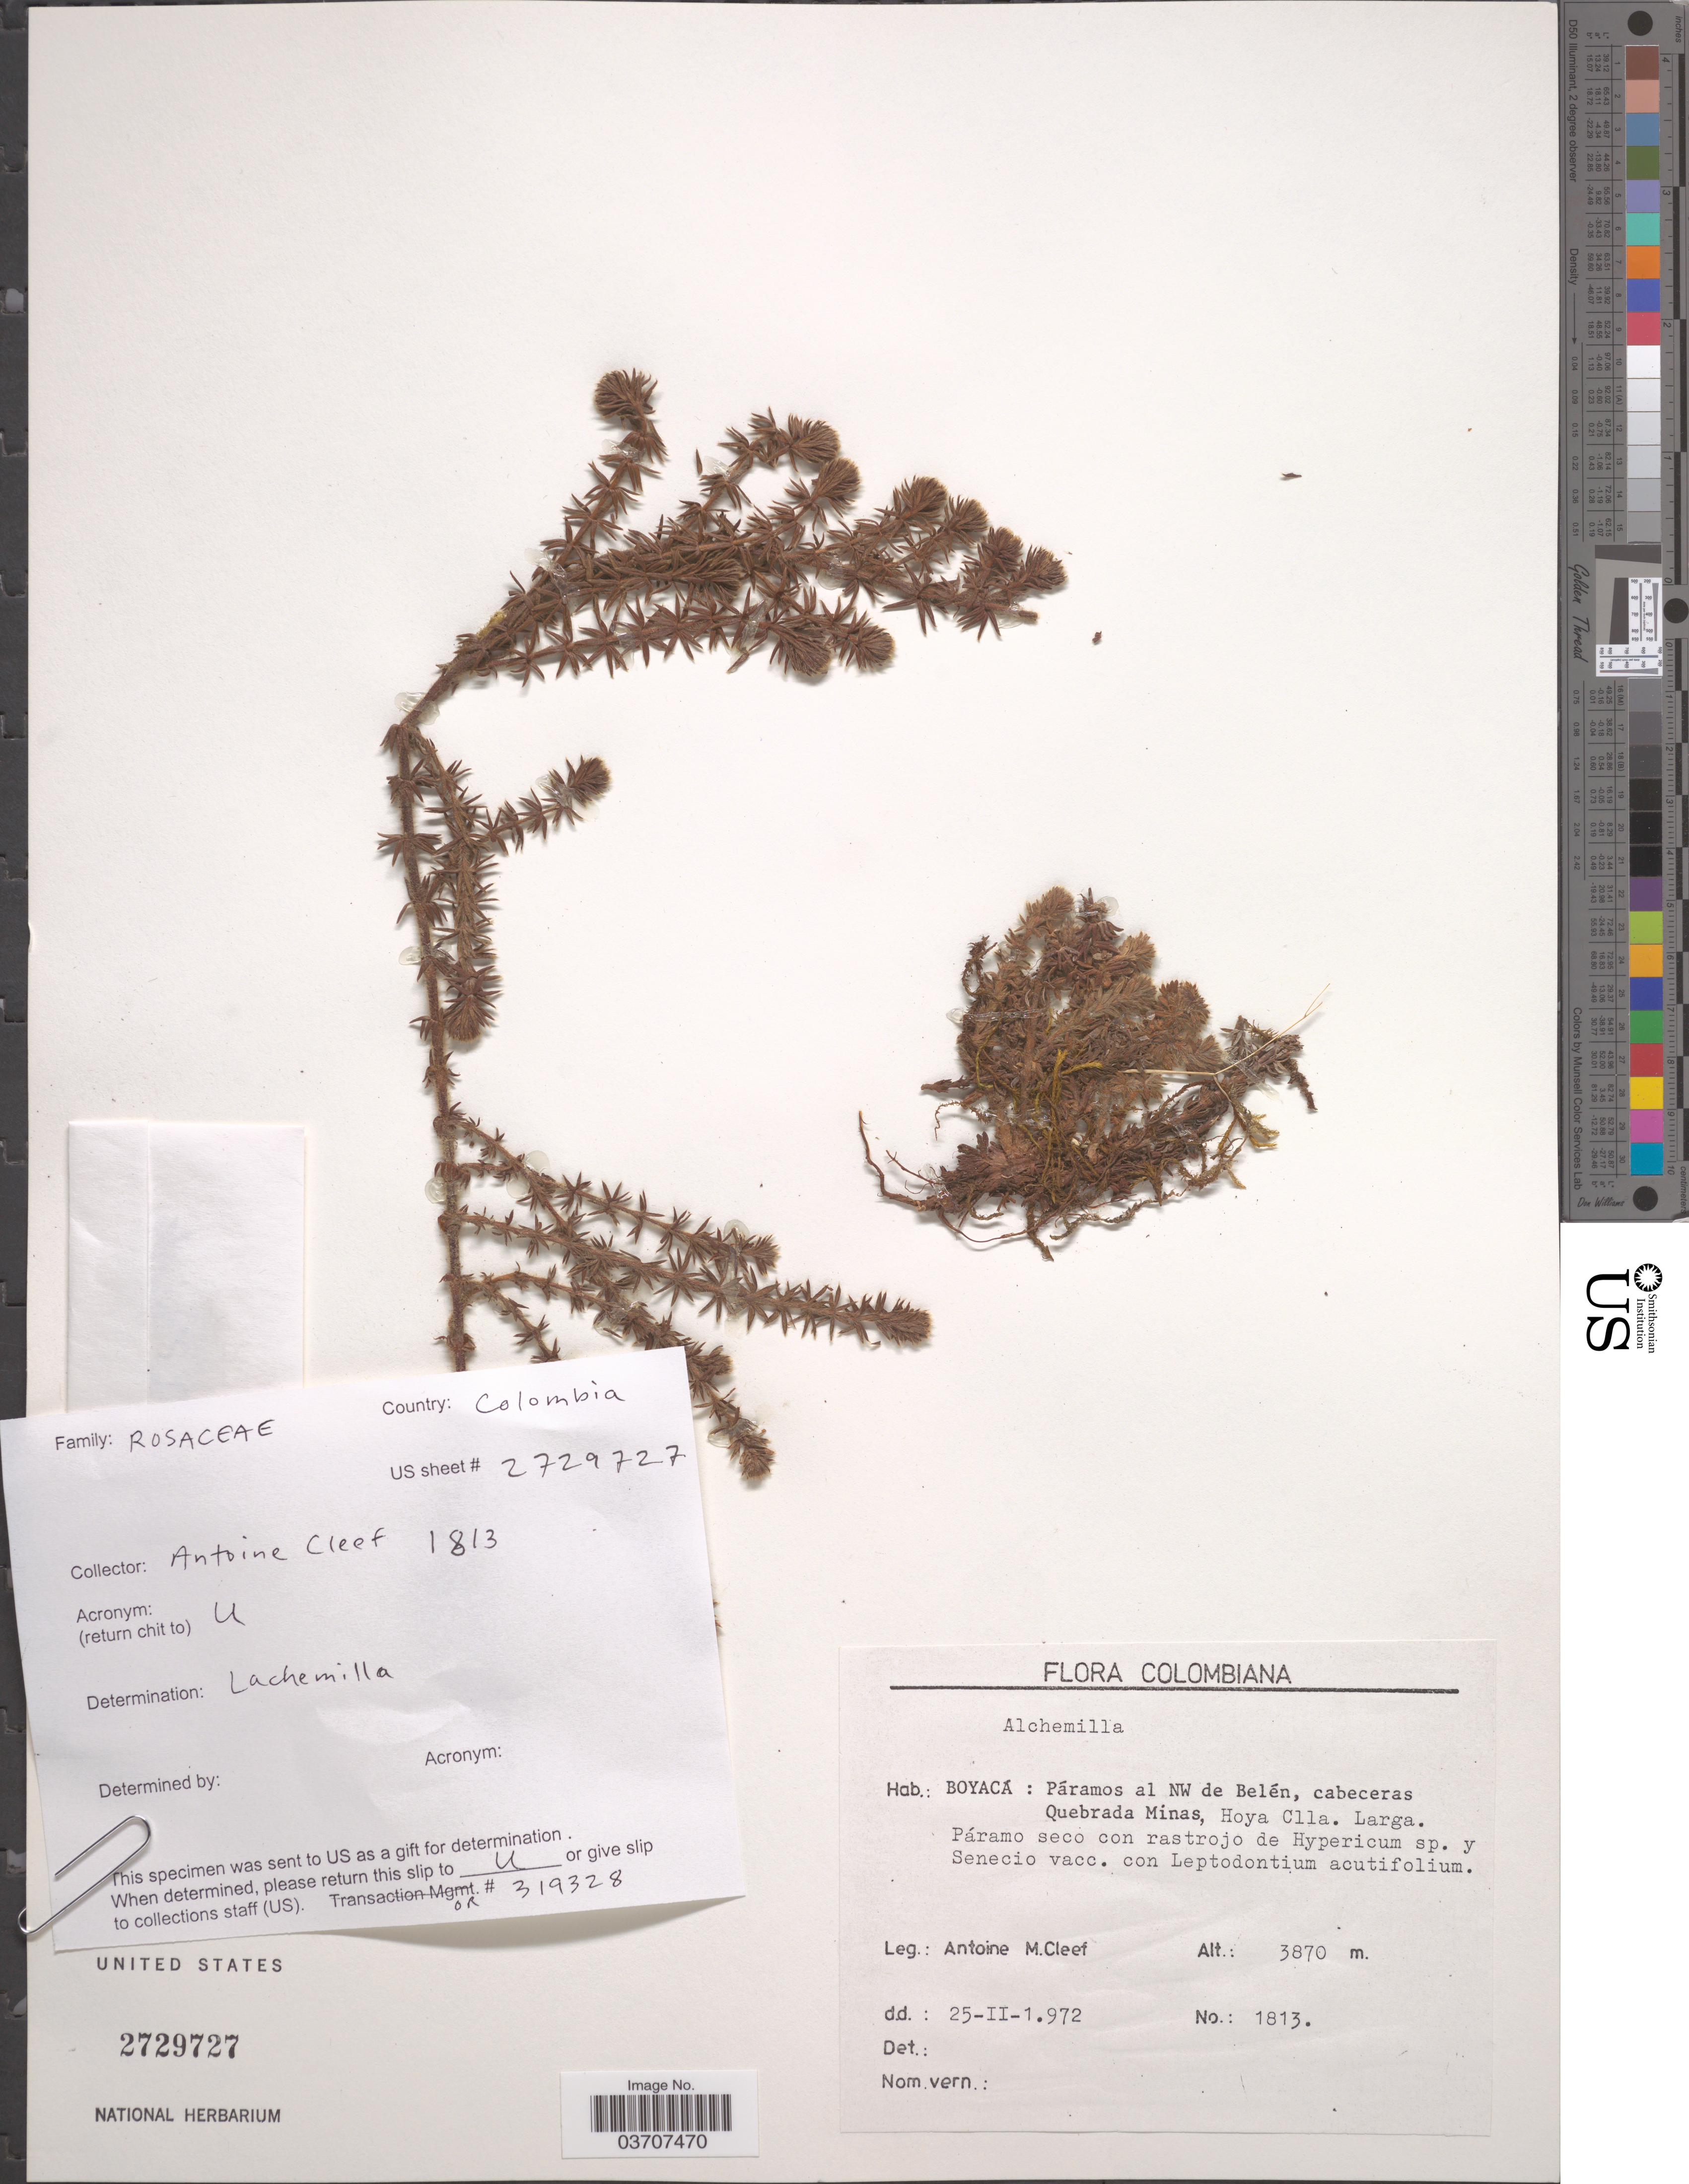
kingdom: Plantae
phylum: Tracheophyta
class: Magnoliopsida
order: Rosales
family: Rosaceae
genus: Alchemilla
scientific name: Alchemilla verticillata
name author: Fielding & Gardner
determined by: Dorr, L. J., (BOT), Smithsonian Institution - National Museum of Natural History (UNITED STATES)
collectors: A. M. Cleef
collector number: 1813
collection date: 1972-02-25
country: Colombia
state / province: Boyacá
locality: Páramos al NW de Belén, cabeceras Quebrada Minas, Hoya Clla. Larga.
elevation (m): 3870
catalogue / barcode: US 2729727